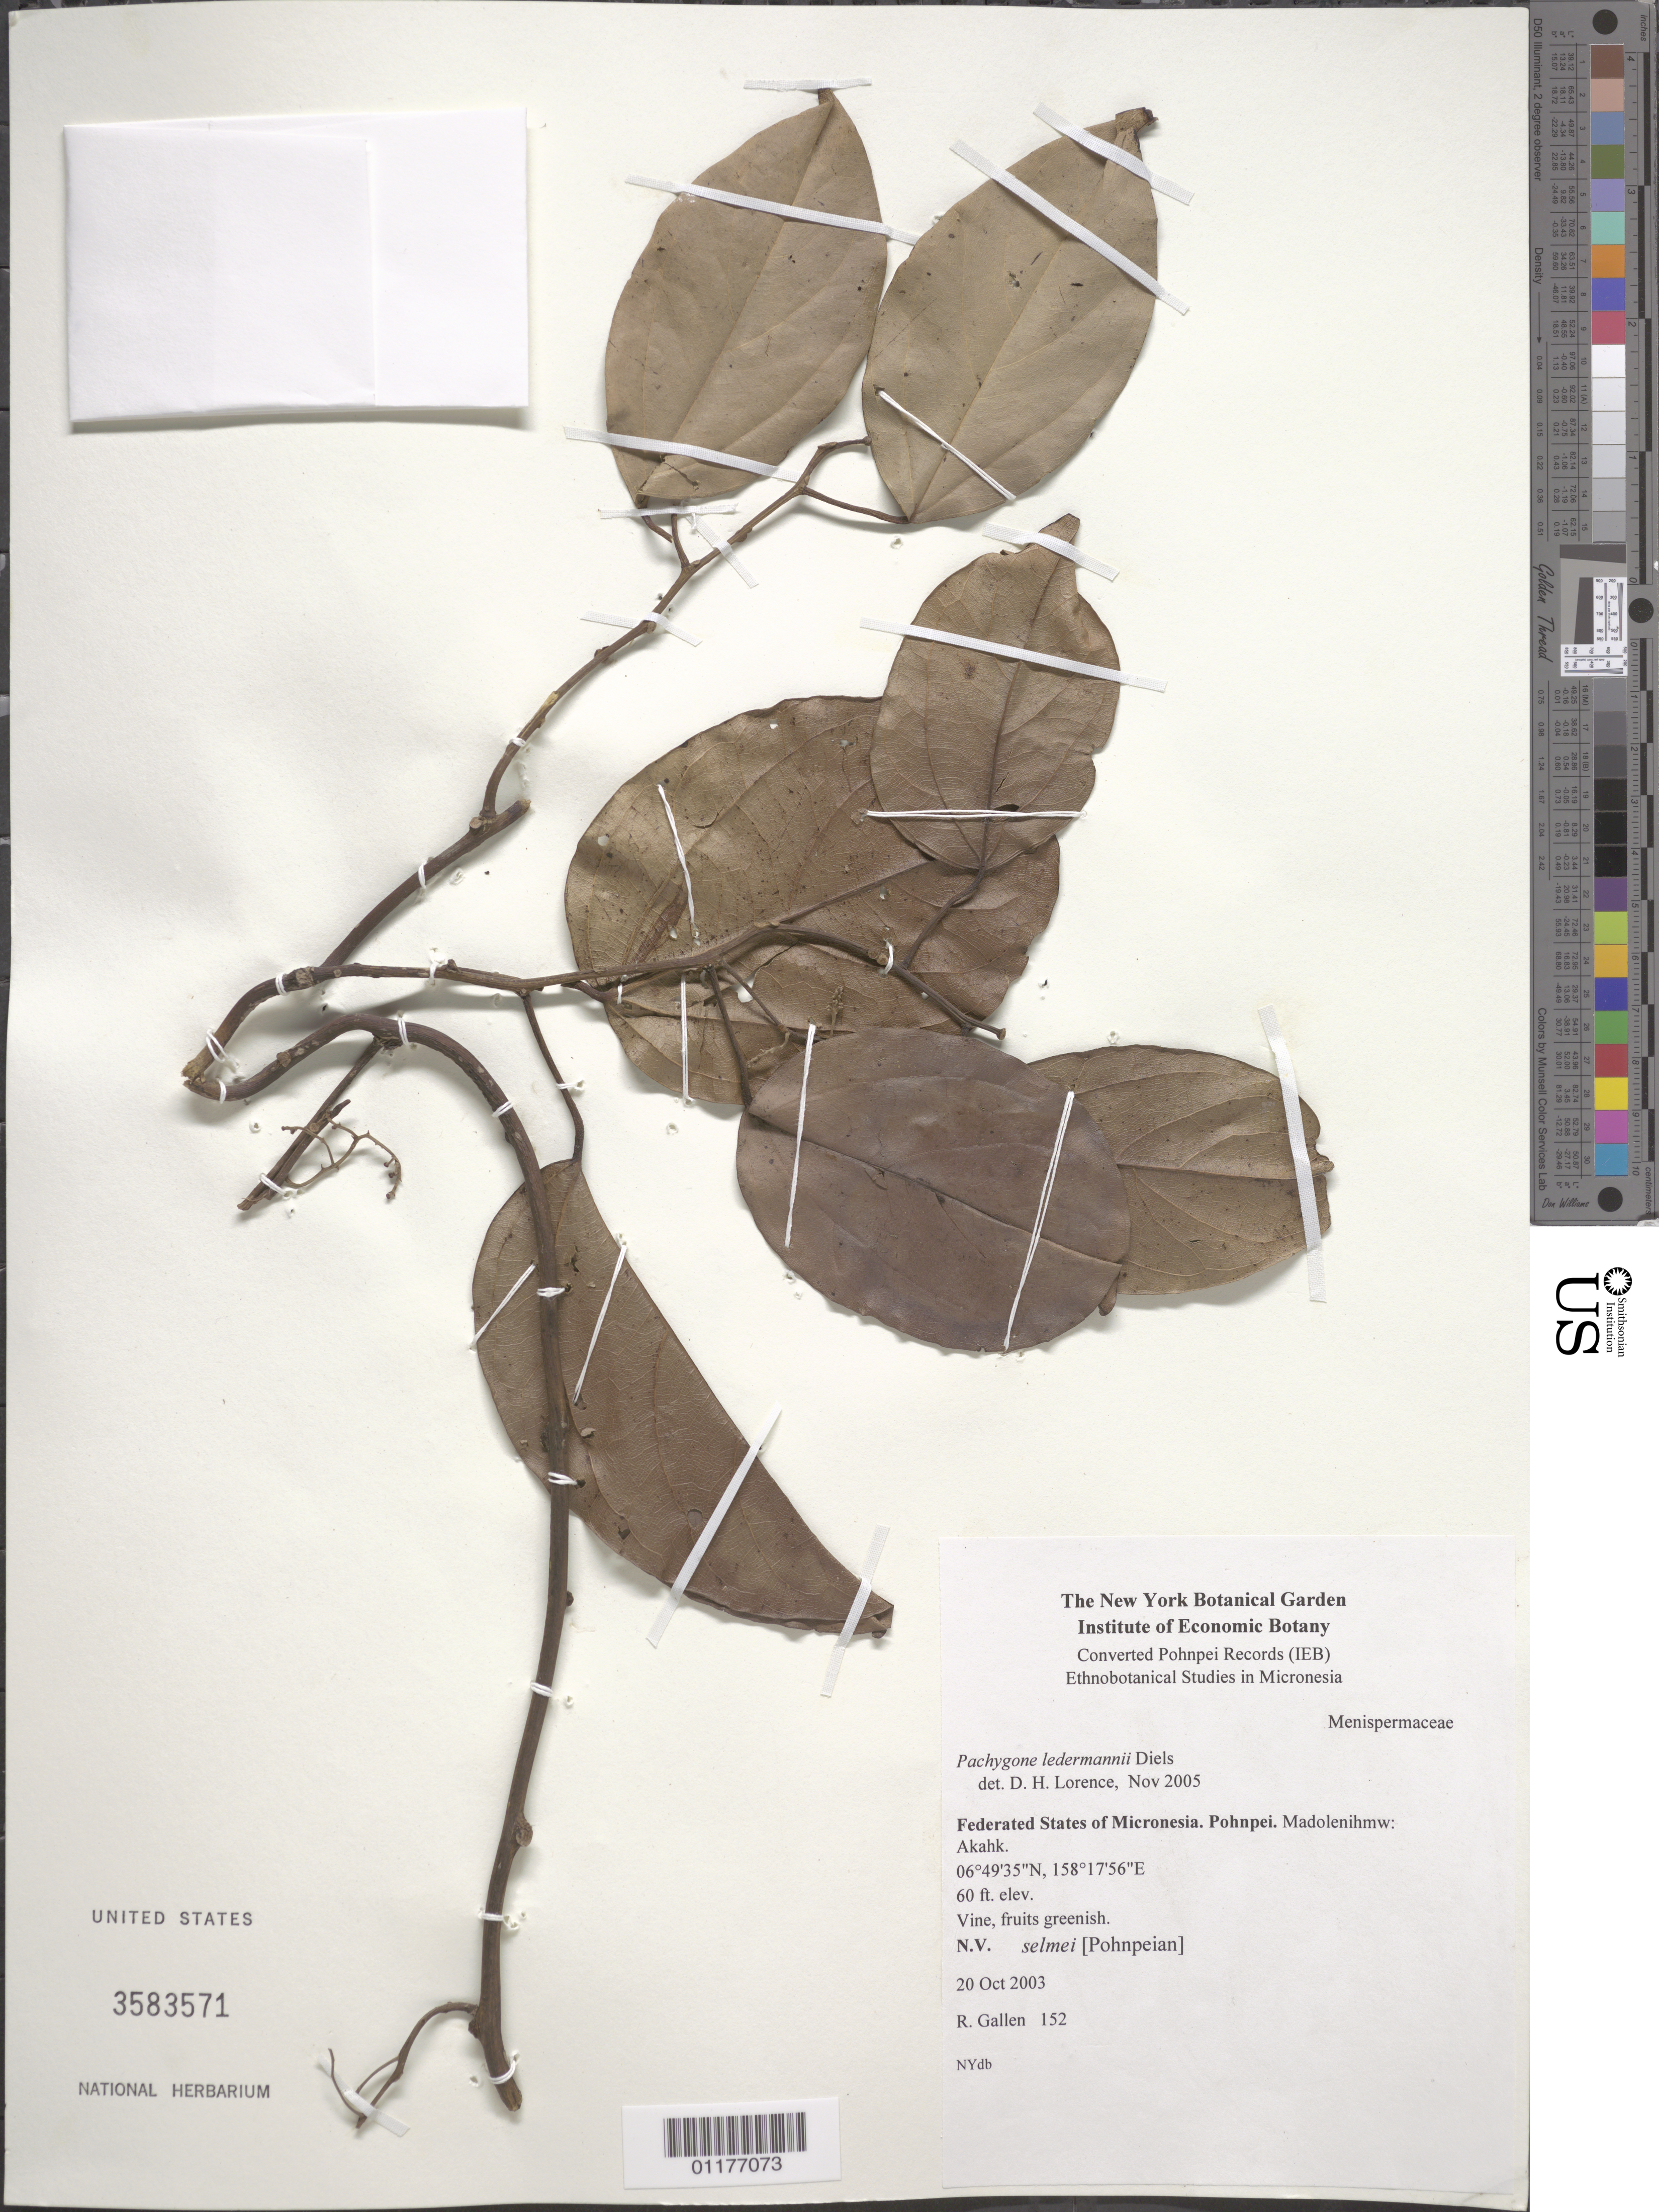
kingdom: Plantae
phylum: Tracheophyta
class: Magnoliopsida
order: Ranunculales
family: Menispermaceae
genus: Pachygone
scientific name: Pachygone ledermannii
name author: Diels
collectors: R. Gallen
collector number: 152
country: Micronesia, Federated States of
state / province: Pohnpei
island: Pohnpei [Ponape]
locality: Madolenihmw, Akahk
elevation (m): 18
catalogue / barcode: US 3583571